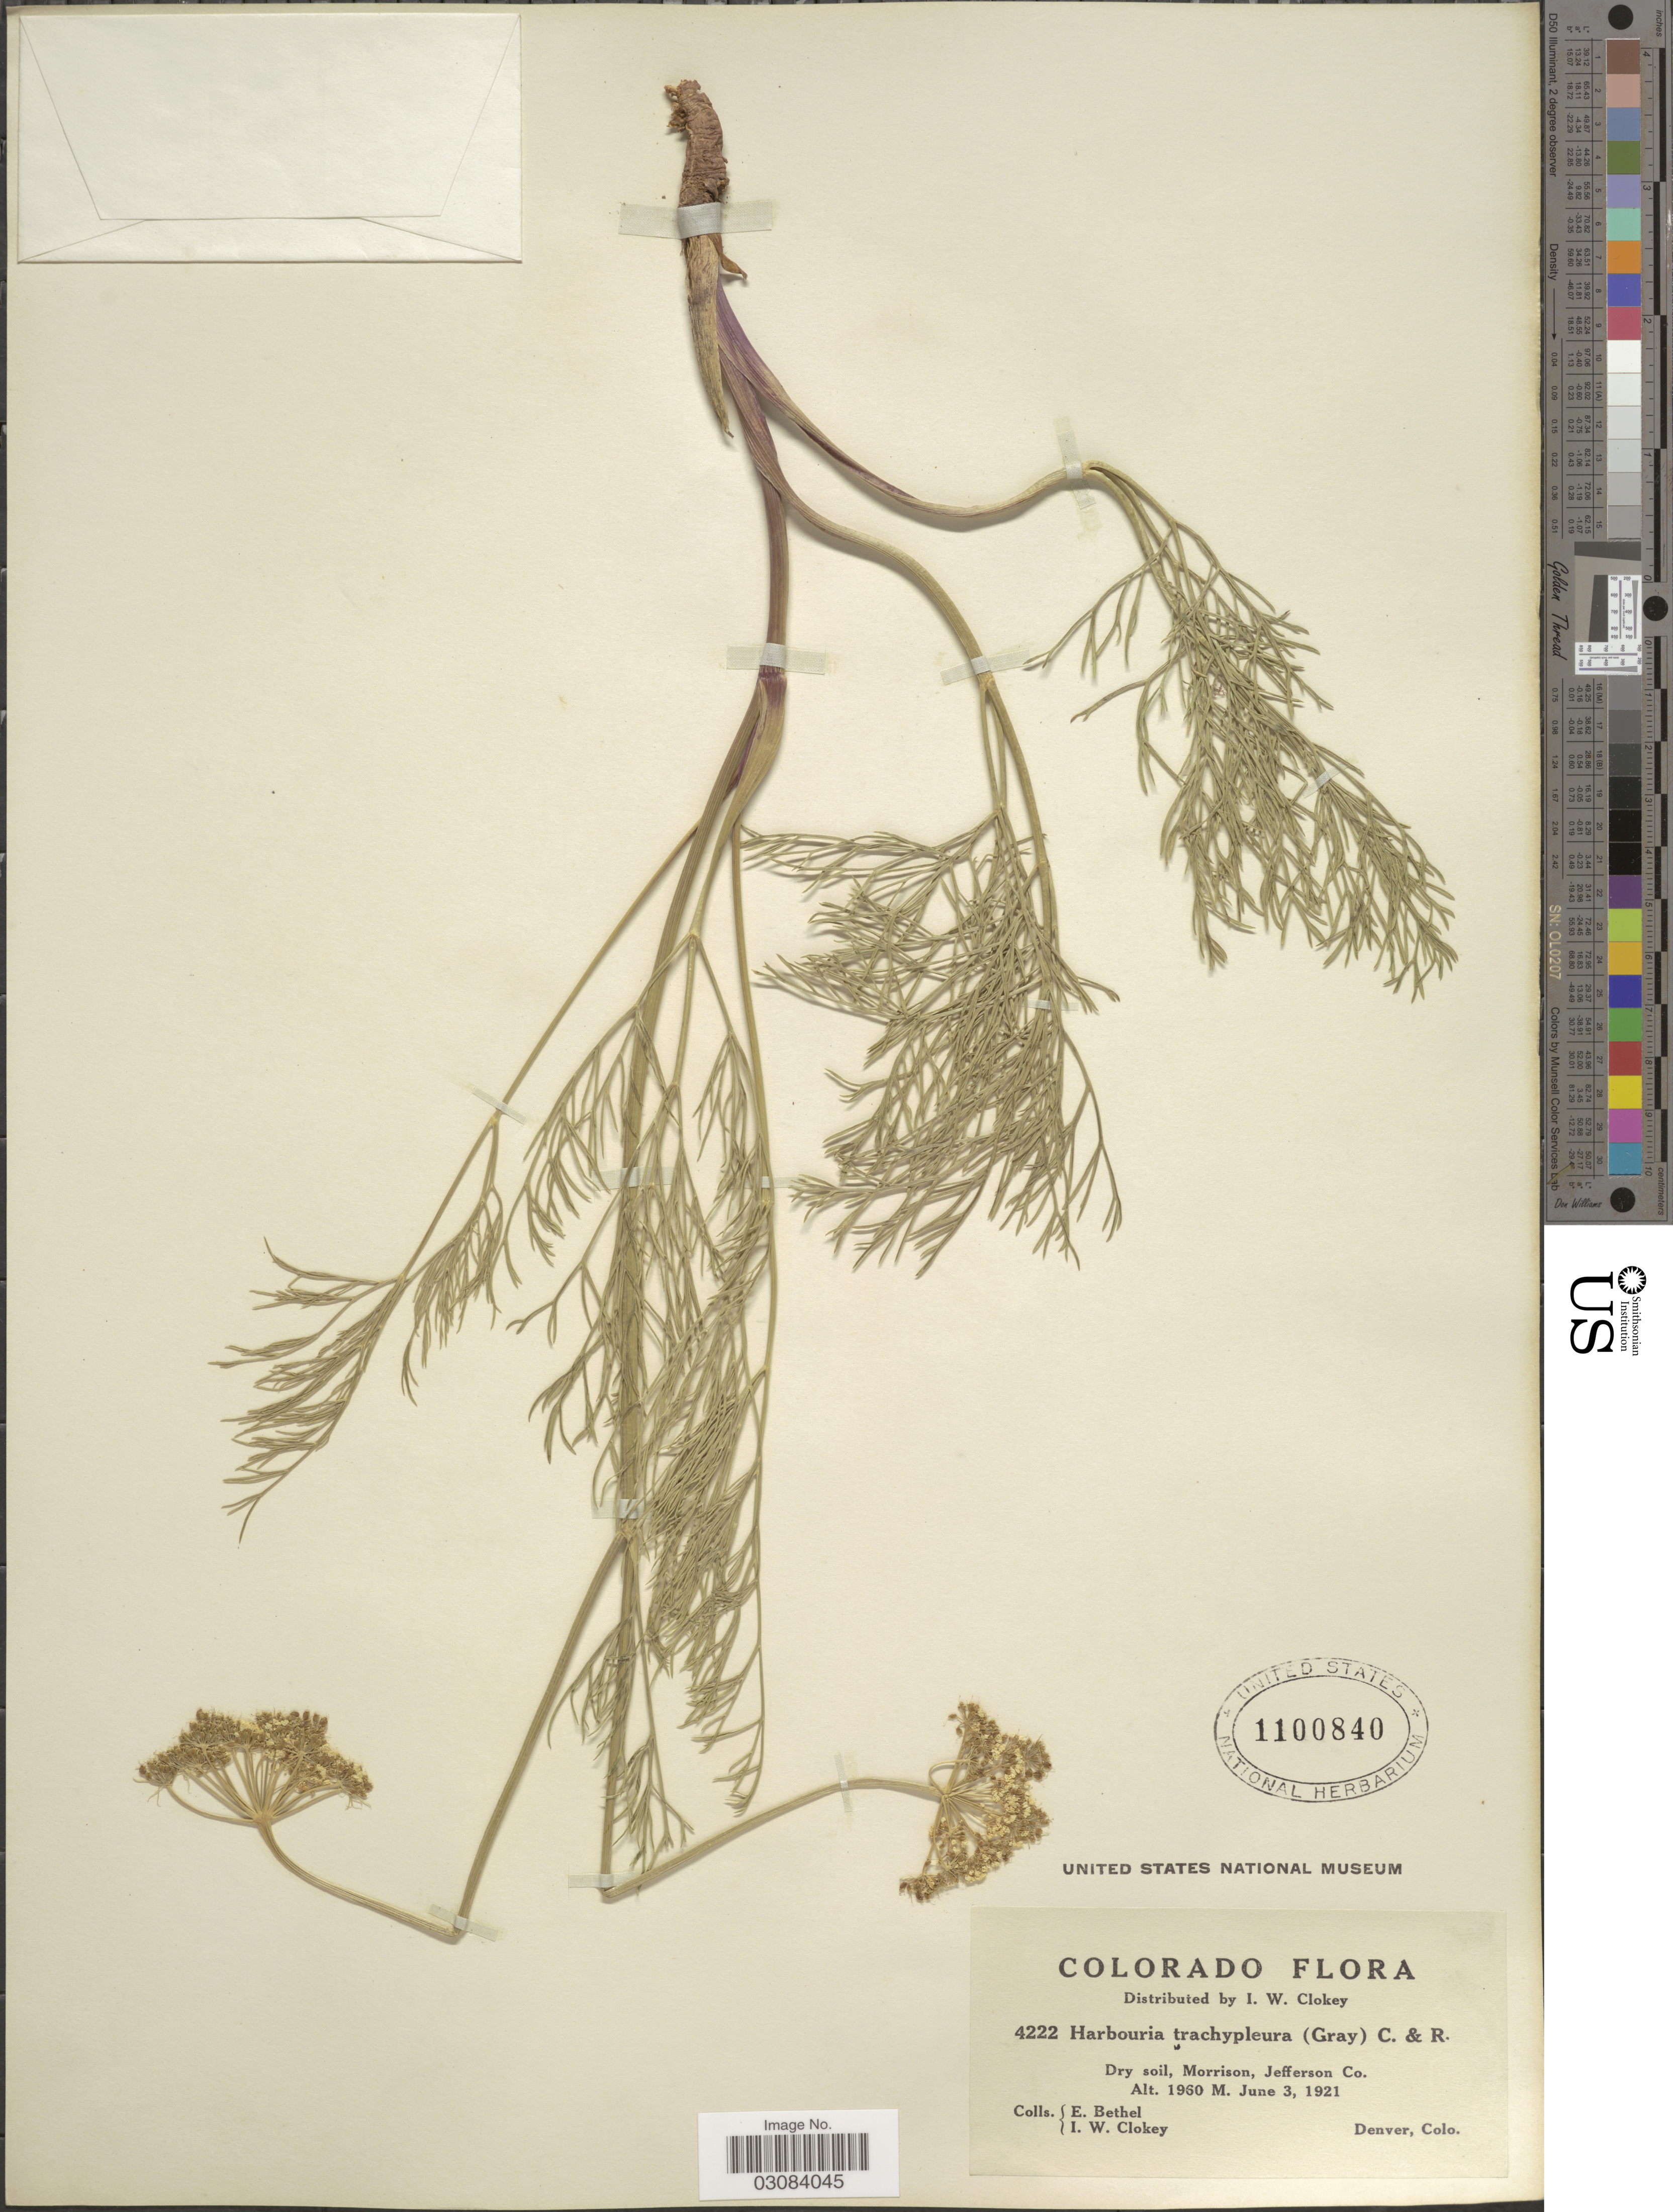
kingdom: Plantae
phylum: Tracheophyta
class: Magnoliopsida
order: Apiales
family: Apiaceae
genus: Harbouria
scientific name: Harbouria trachypleura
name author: (A. Gray) J.M. Coult. & Rose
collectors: E. Bethel & I. W. Clokey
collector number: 4222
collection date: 1921-06-03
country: United States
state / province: Colorado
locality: Dry soil, Morrison, Jefferson Co.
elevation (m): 1960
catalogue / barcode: US 1100840